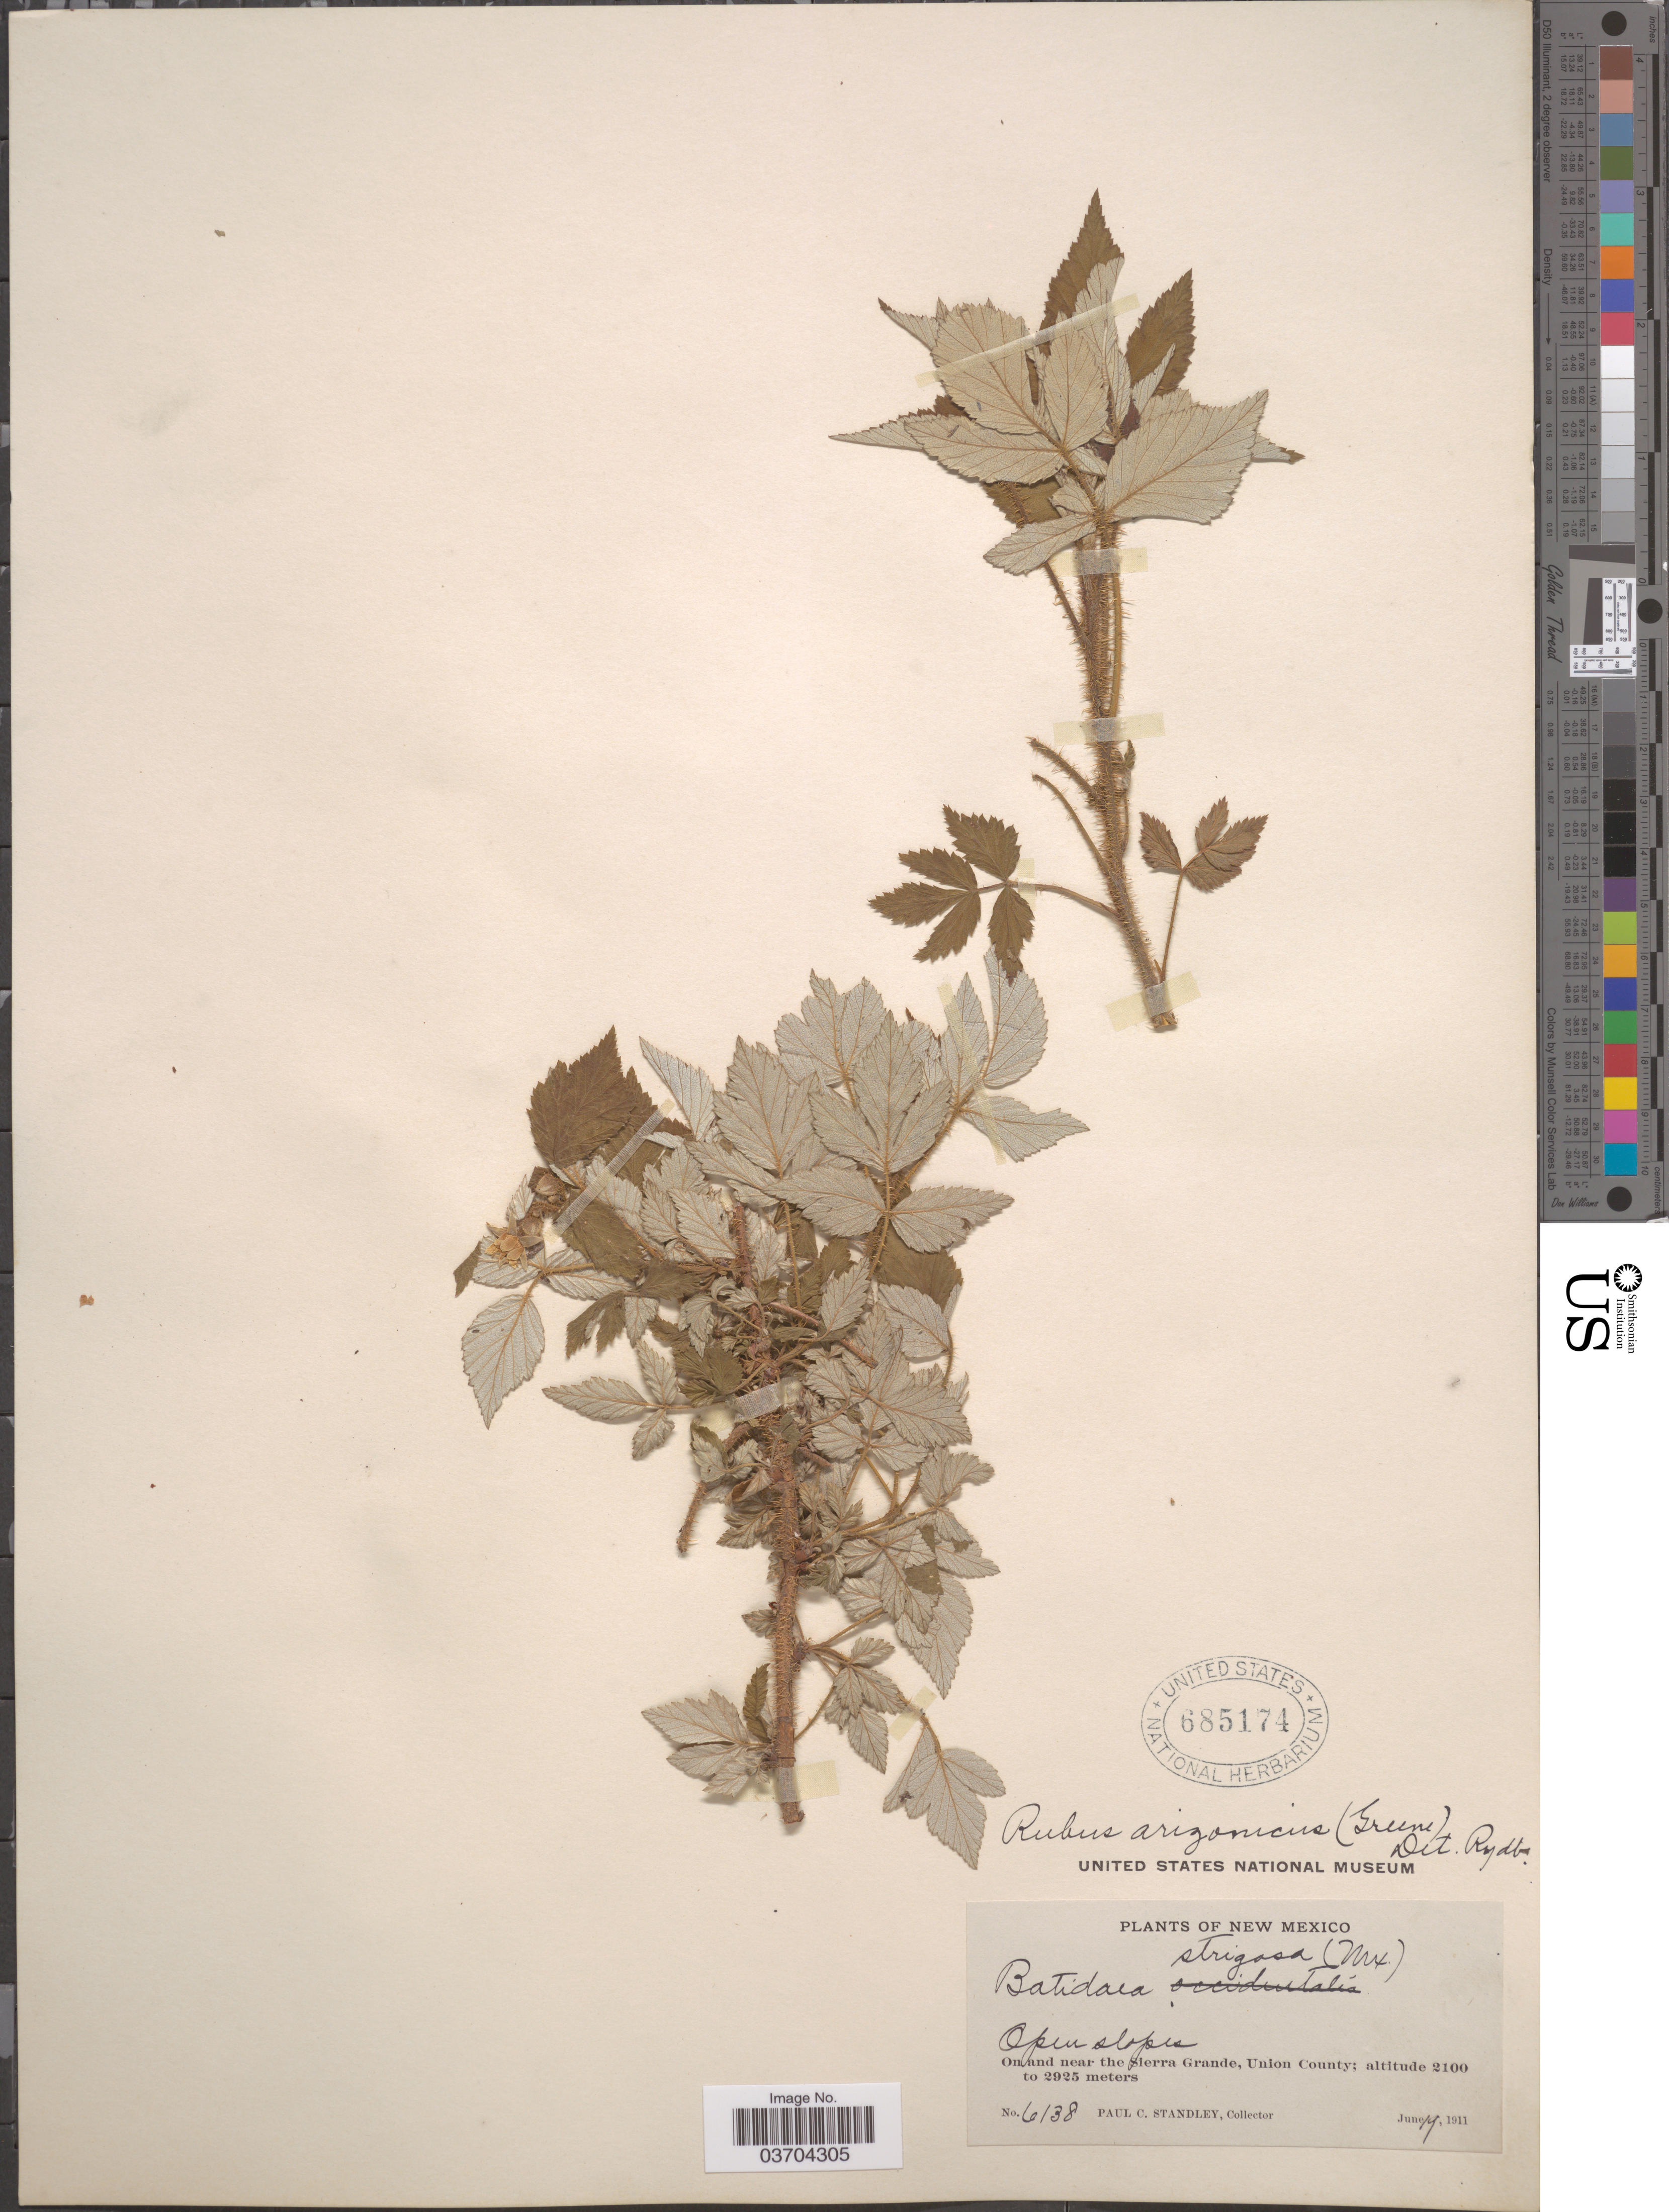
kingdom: Plantae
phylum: Tracheophyta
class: Magnoliopsida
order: Rosales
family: Rosaceae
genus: Rubus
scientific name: Rubus arizonicus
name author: (Greene) Rydb.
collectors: P. C. Standley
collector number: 6138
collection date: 1911-06-19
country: United States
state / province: New Mexico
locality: On and near the Sierra Grande, Union County.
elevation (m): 2100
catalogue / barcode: US 685174